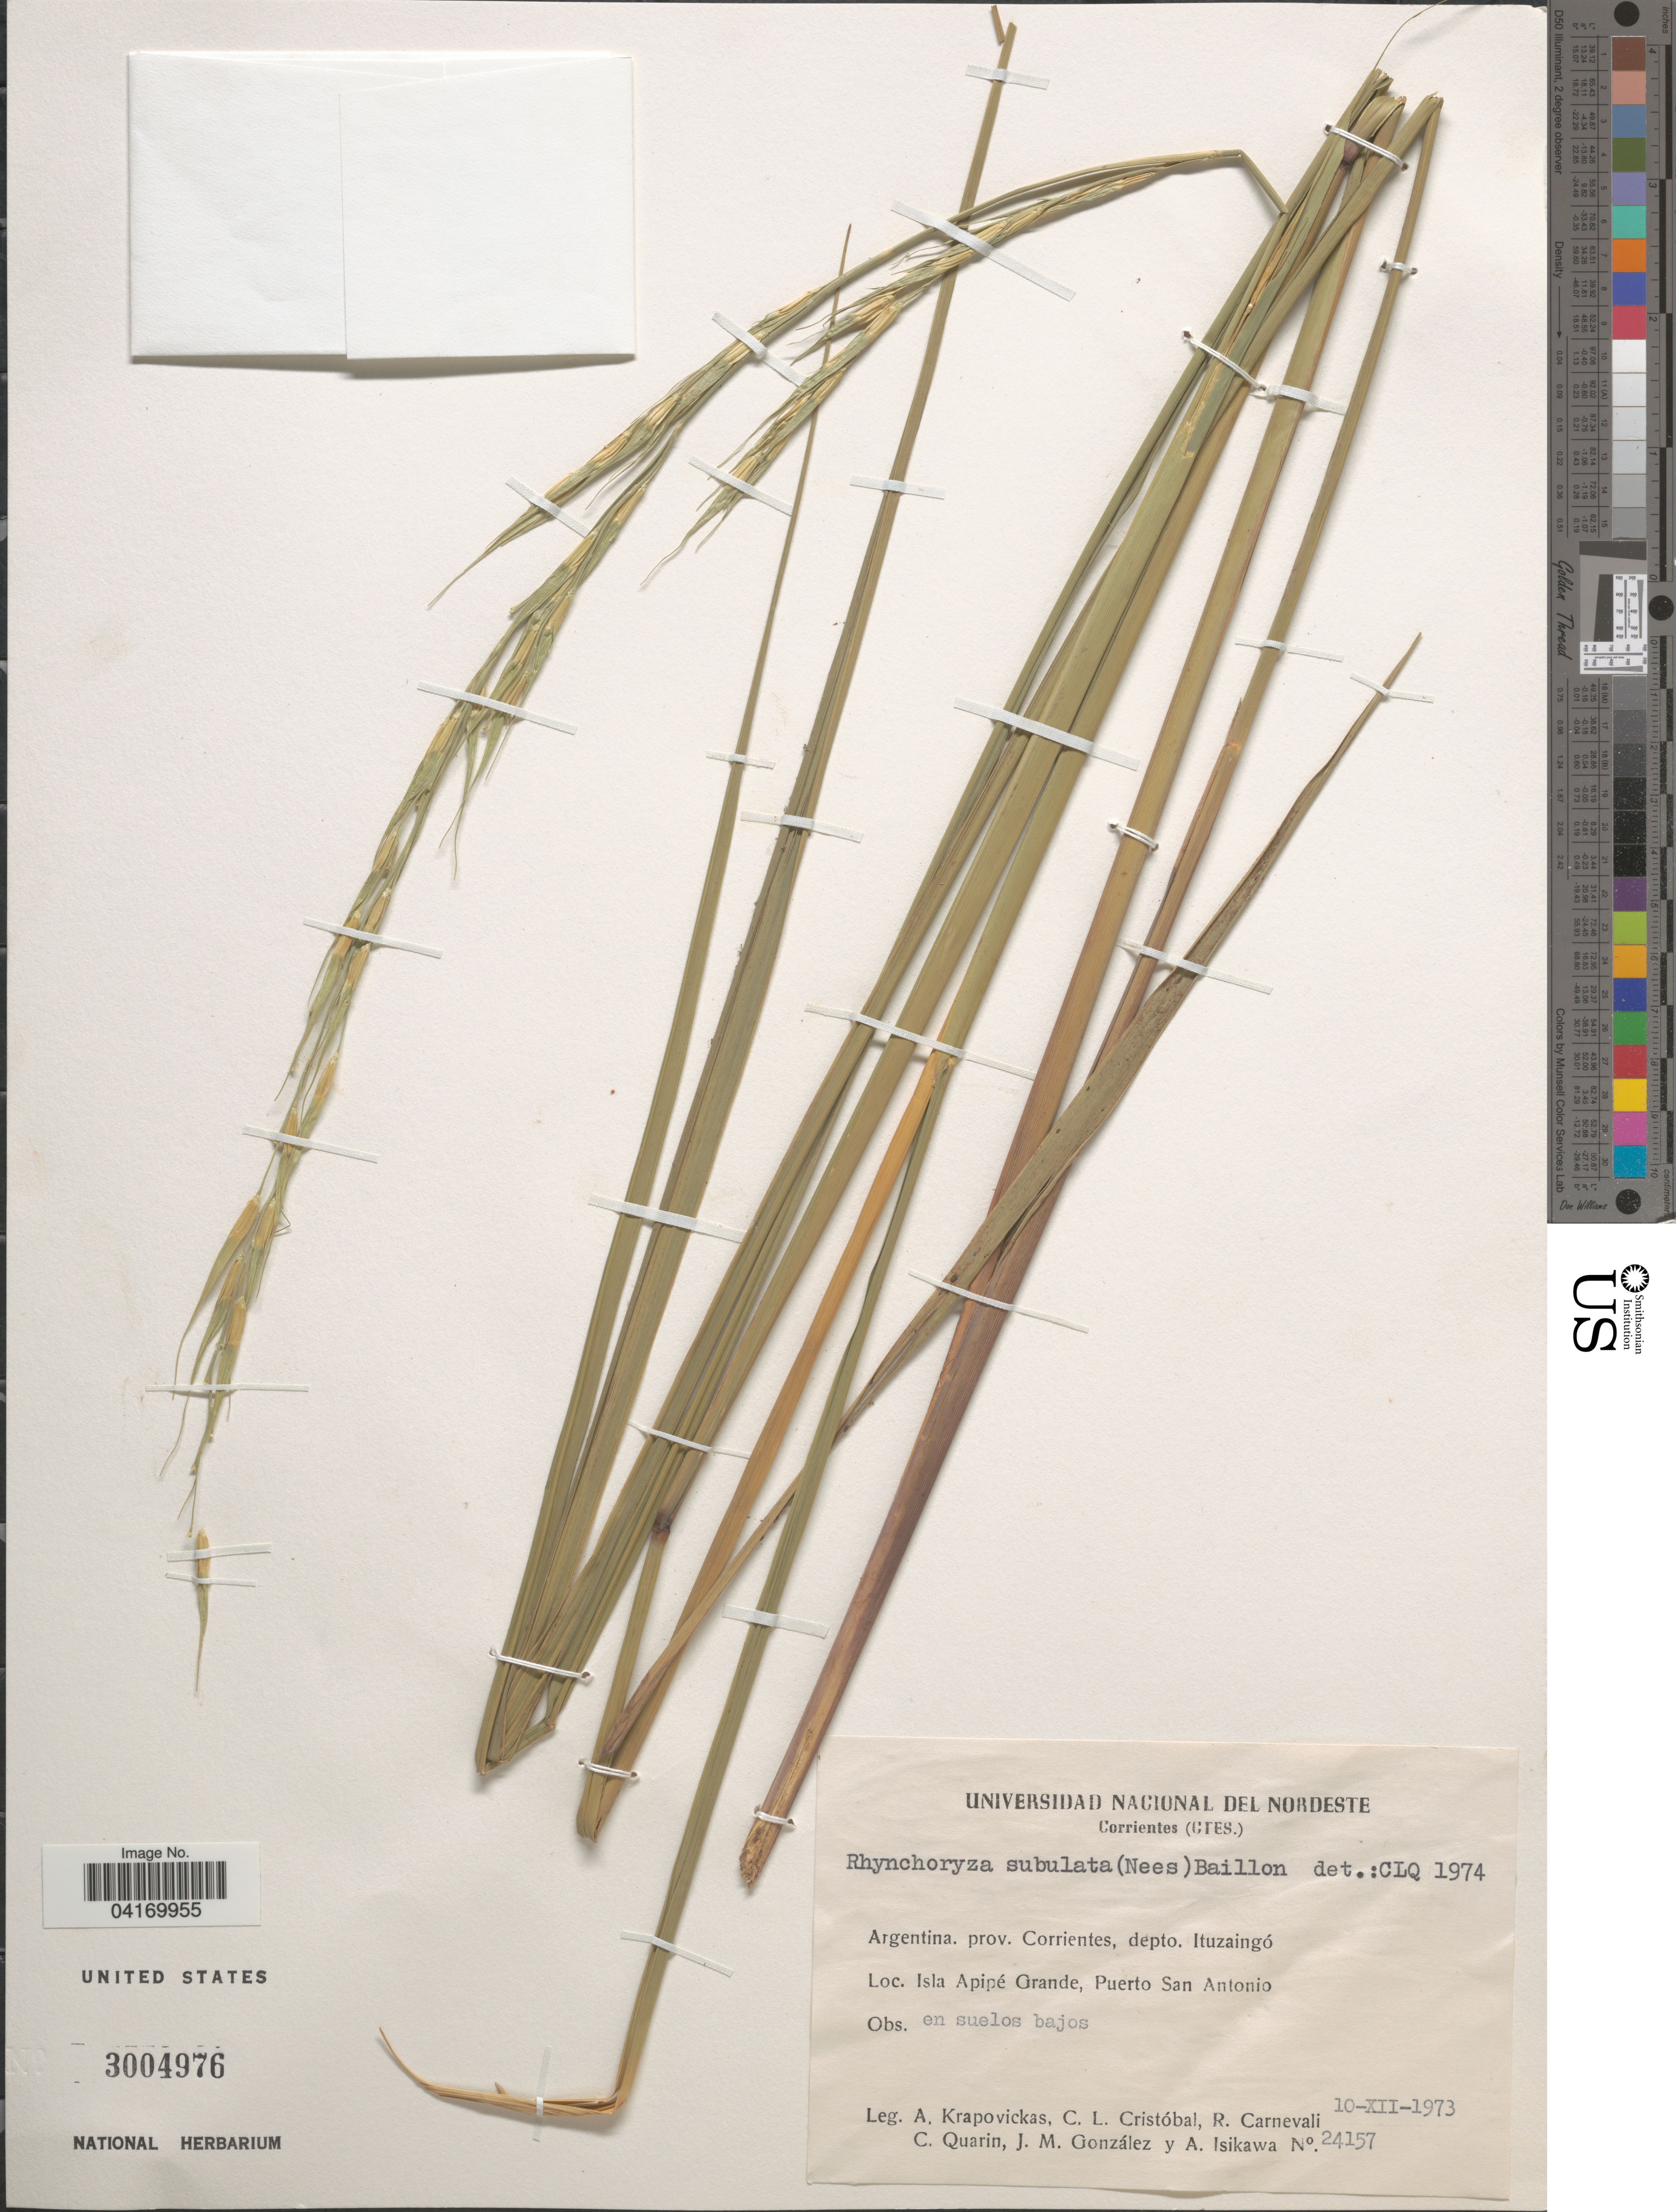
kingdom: Plantae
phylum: Tracheophyta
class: Liliopsida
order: Poales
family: Poaceae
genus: Rhynchoryza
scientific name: Rhynchoryza subulata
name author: (Nees) Baill.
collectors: A. Krapovickas, C. L. Cristóbal, R. Carnevali, C. Quarin & et al.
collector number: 24157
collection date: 1973-12-10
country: Argentina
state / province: Corrientes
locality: Depto. Ituzaingó. Isla Apipé Grande, Puerto San Antonio.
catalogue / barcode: US 3004976